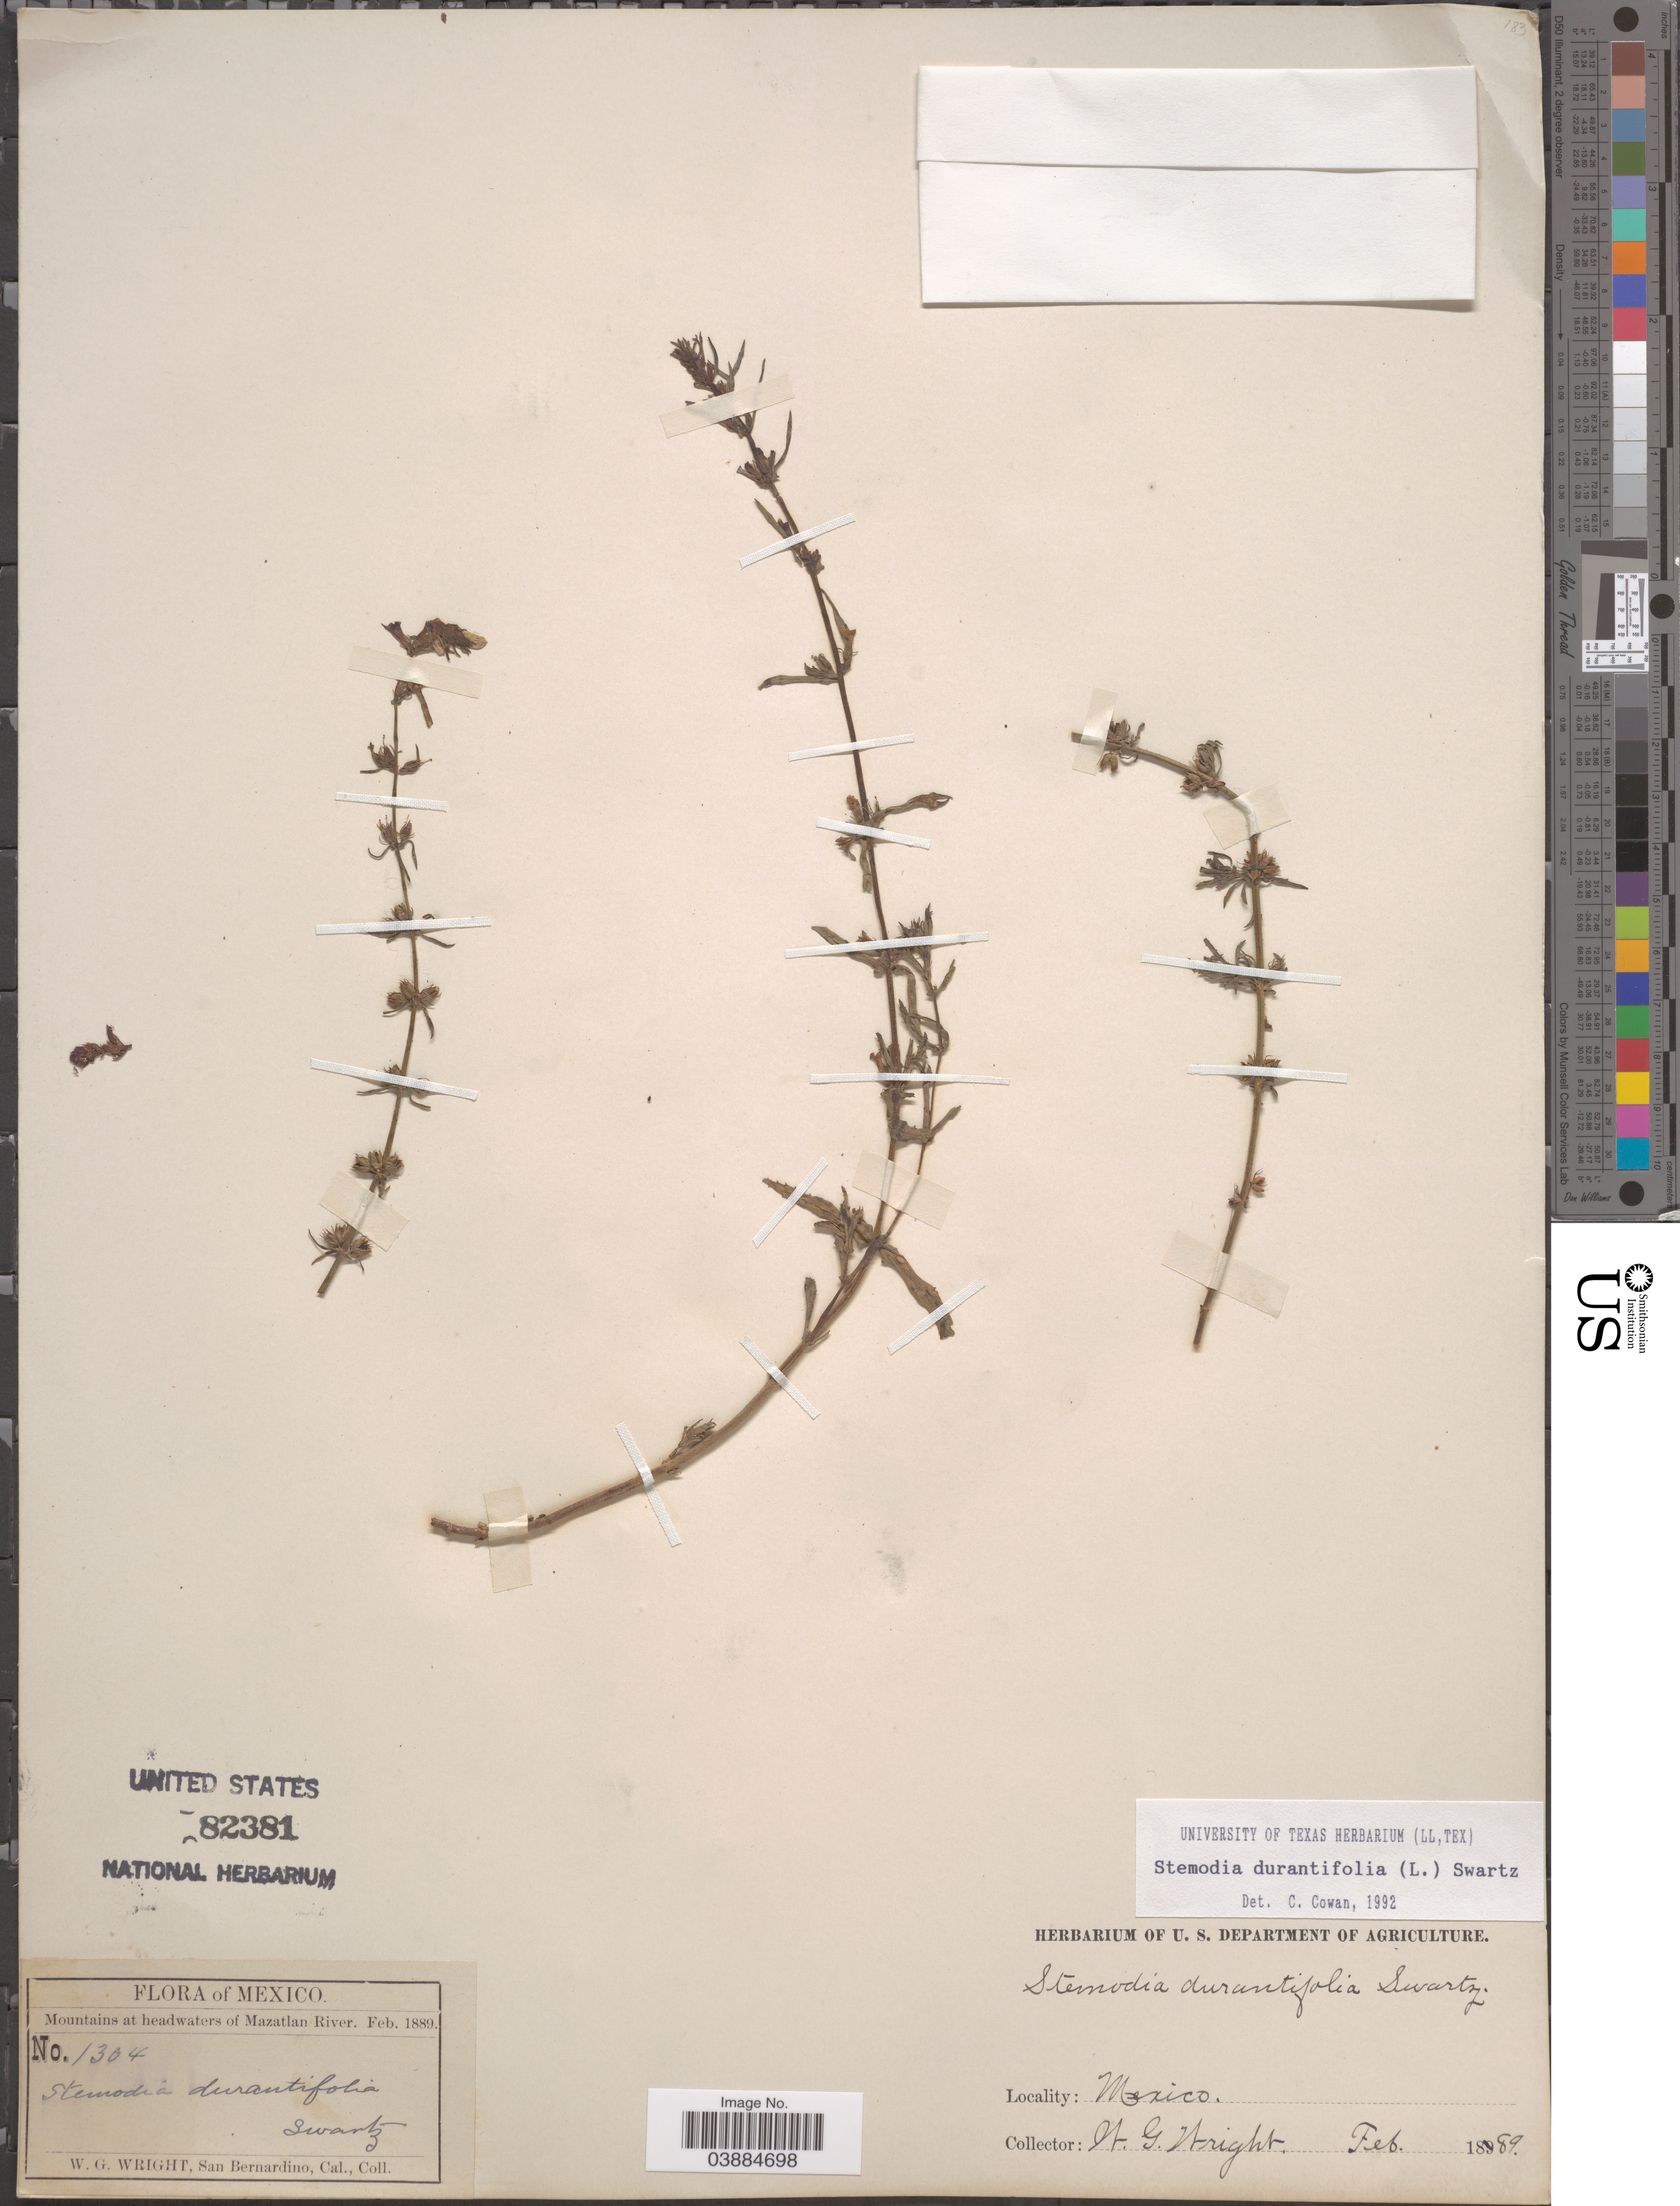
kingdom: Plantae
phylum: Tracheophyta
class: Magnoliopsida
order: Lamiales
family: Plantaginaceae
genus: Stemodia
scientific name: Stemodia durantifolia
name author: (L.) Sw.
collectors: W. G. Wright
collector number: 1304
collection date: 1889-02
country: Mexico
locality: Mountains at headwaters of Mazatlan River.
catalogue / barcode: US 82381